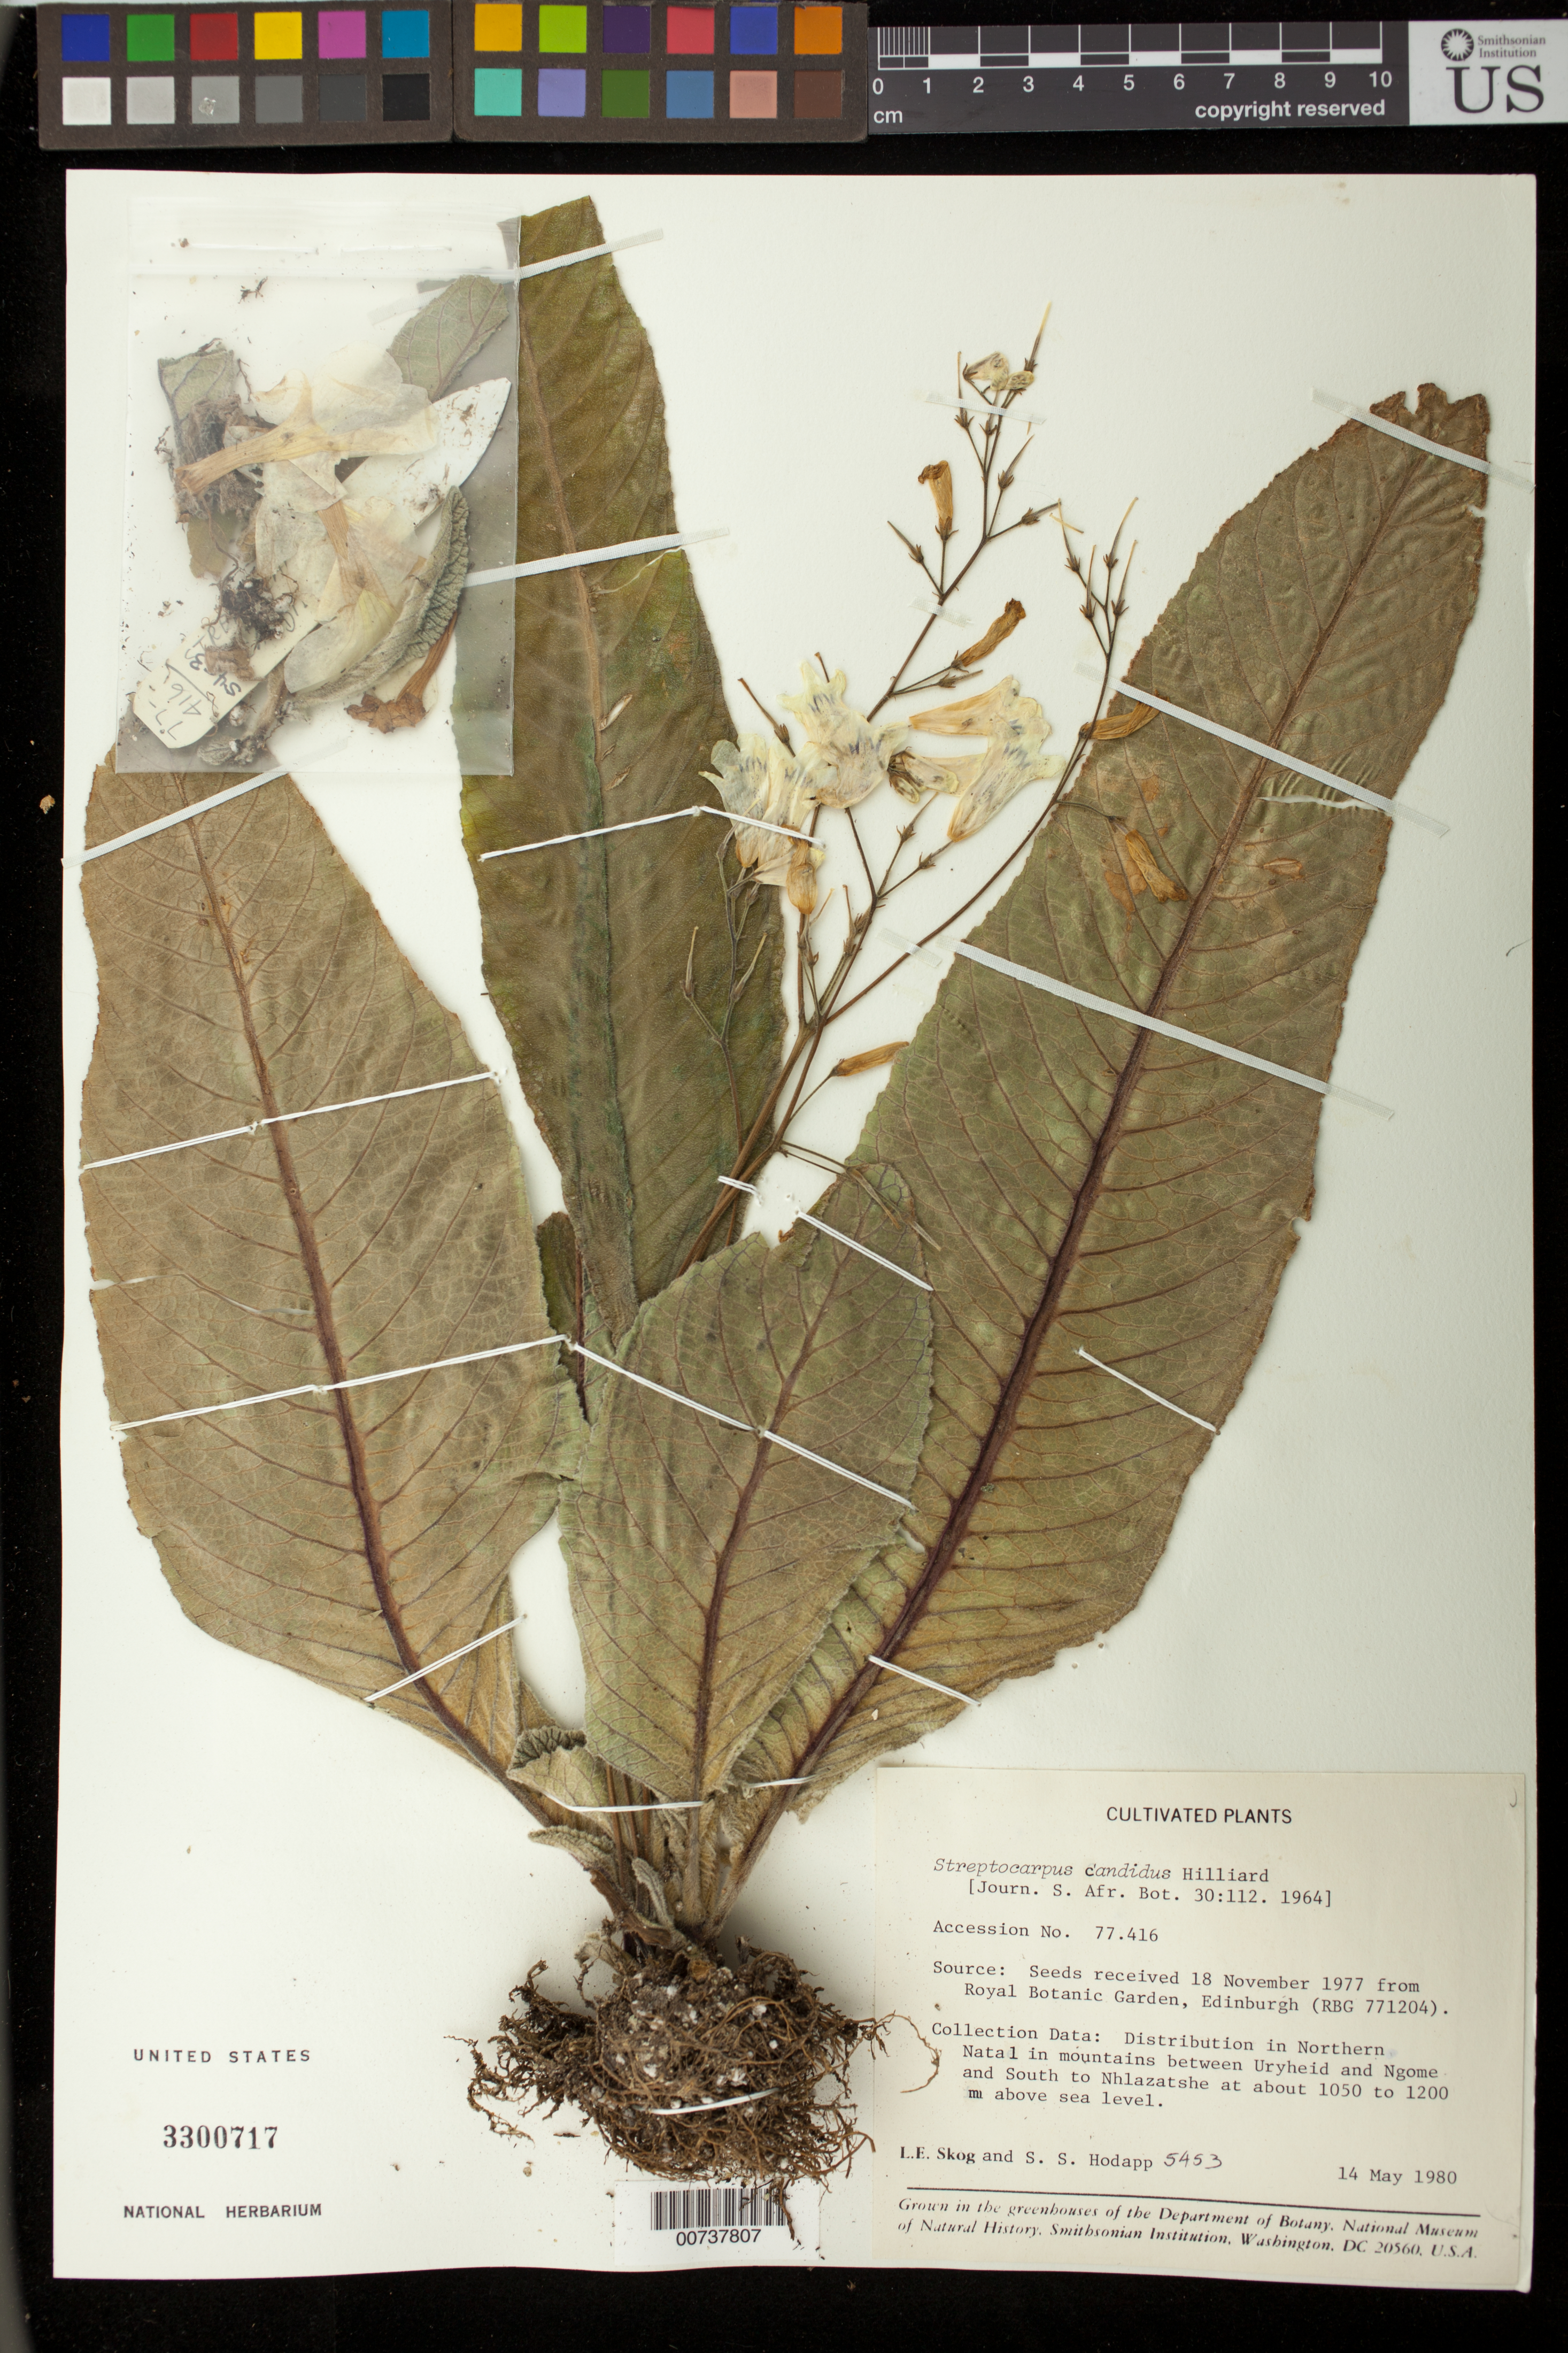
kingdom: Plantae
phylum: Tracheophyta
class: Magnoliopsida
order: Lamiales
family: Gesneriaceae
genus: Streptocarpus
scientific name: Streptocarpus candidus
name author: Hilliard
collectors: L. E. Skog & S. Hodapp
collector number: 5453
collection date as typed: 14 May 1980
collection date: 1980-05-14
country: South Africa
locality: Grown in the greenhouses of the Dept. of Botany, NMNH, Smithsonian Institution, Washington, DC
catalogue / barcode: US 3300717